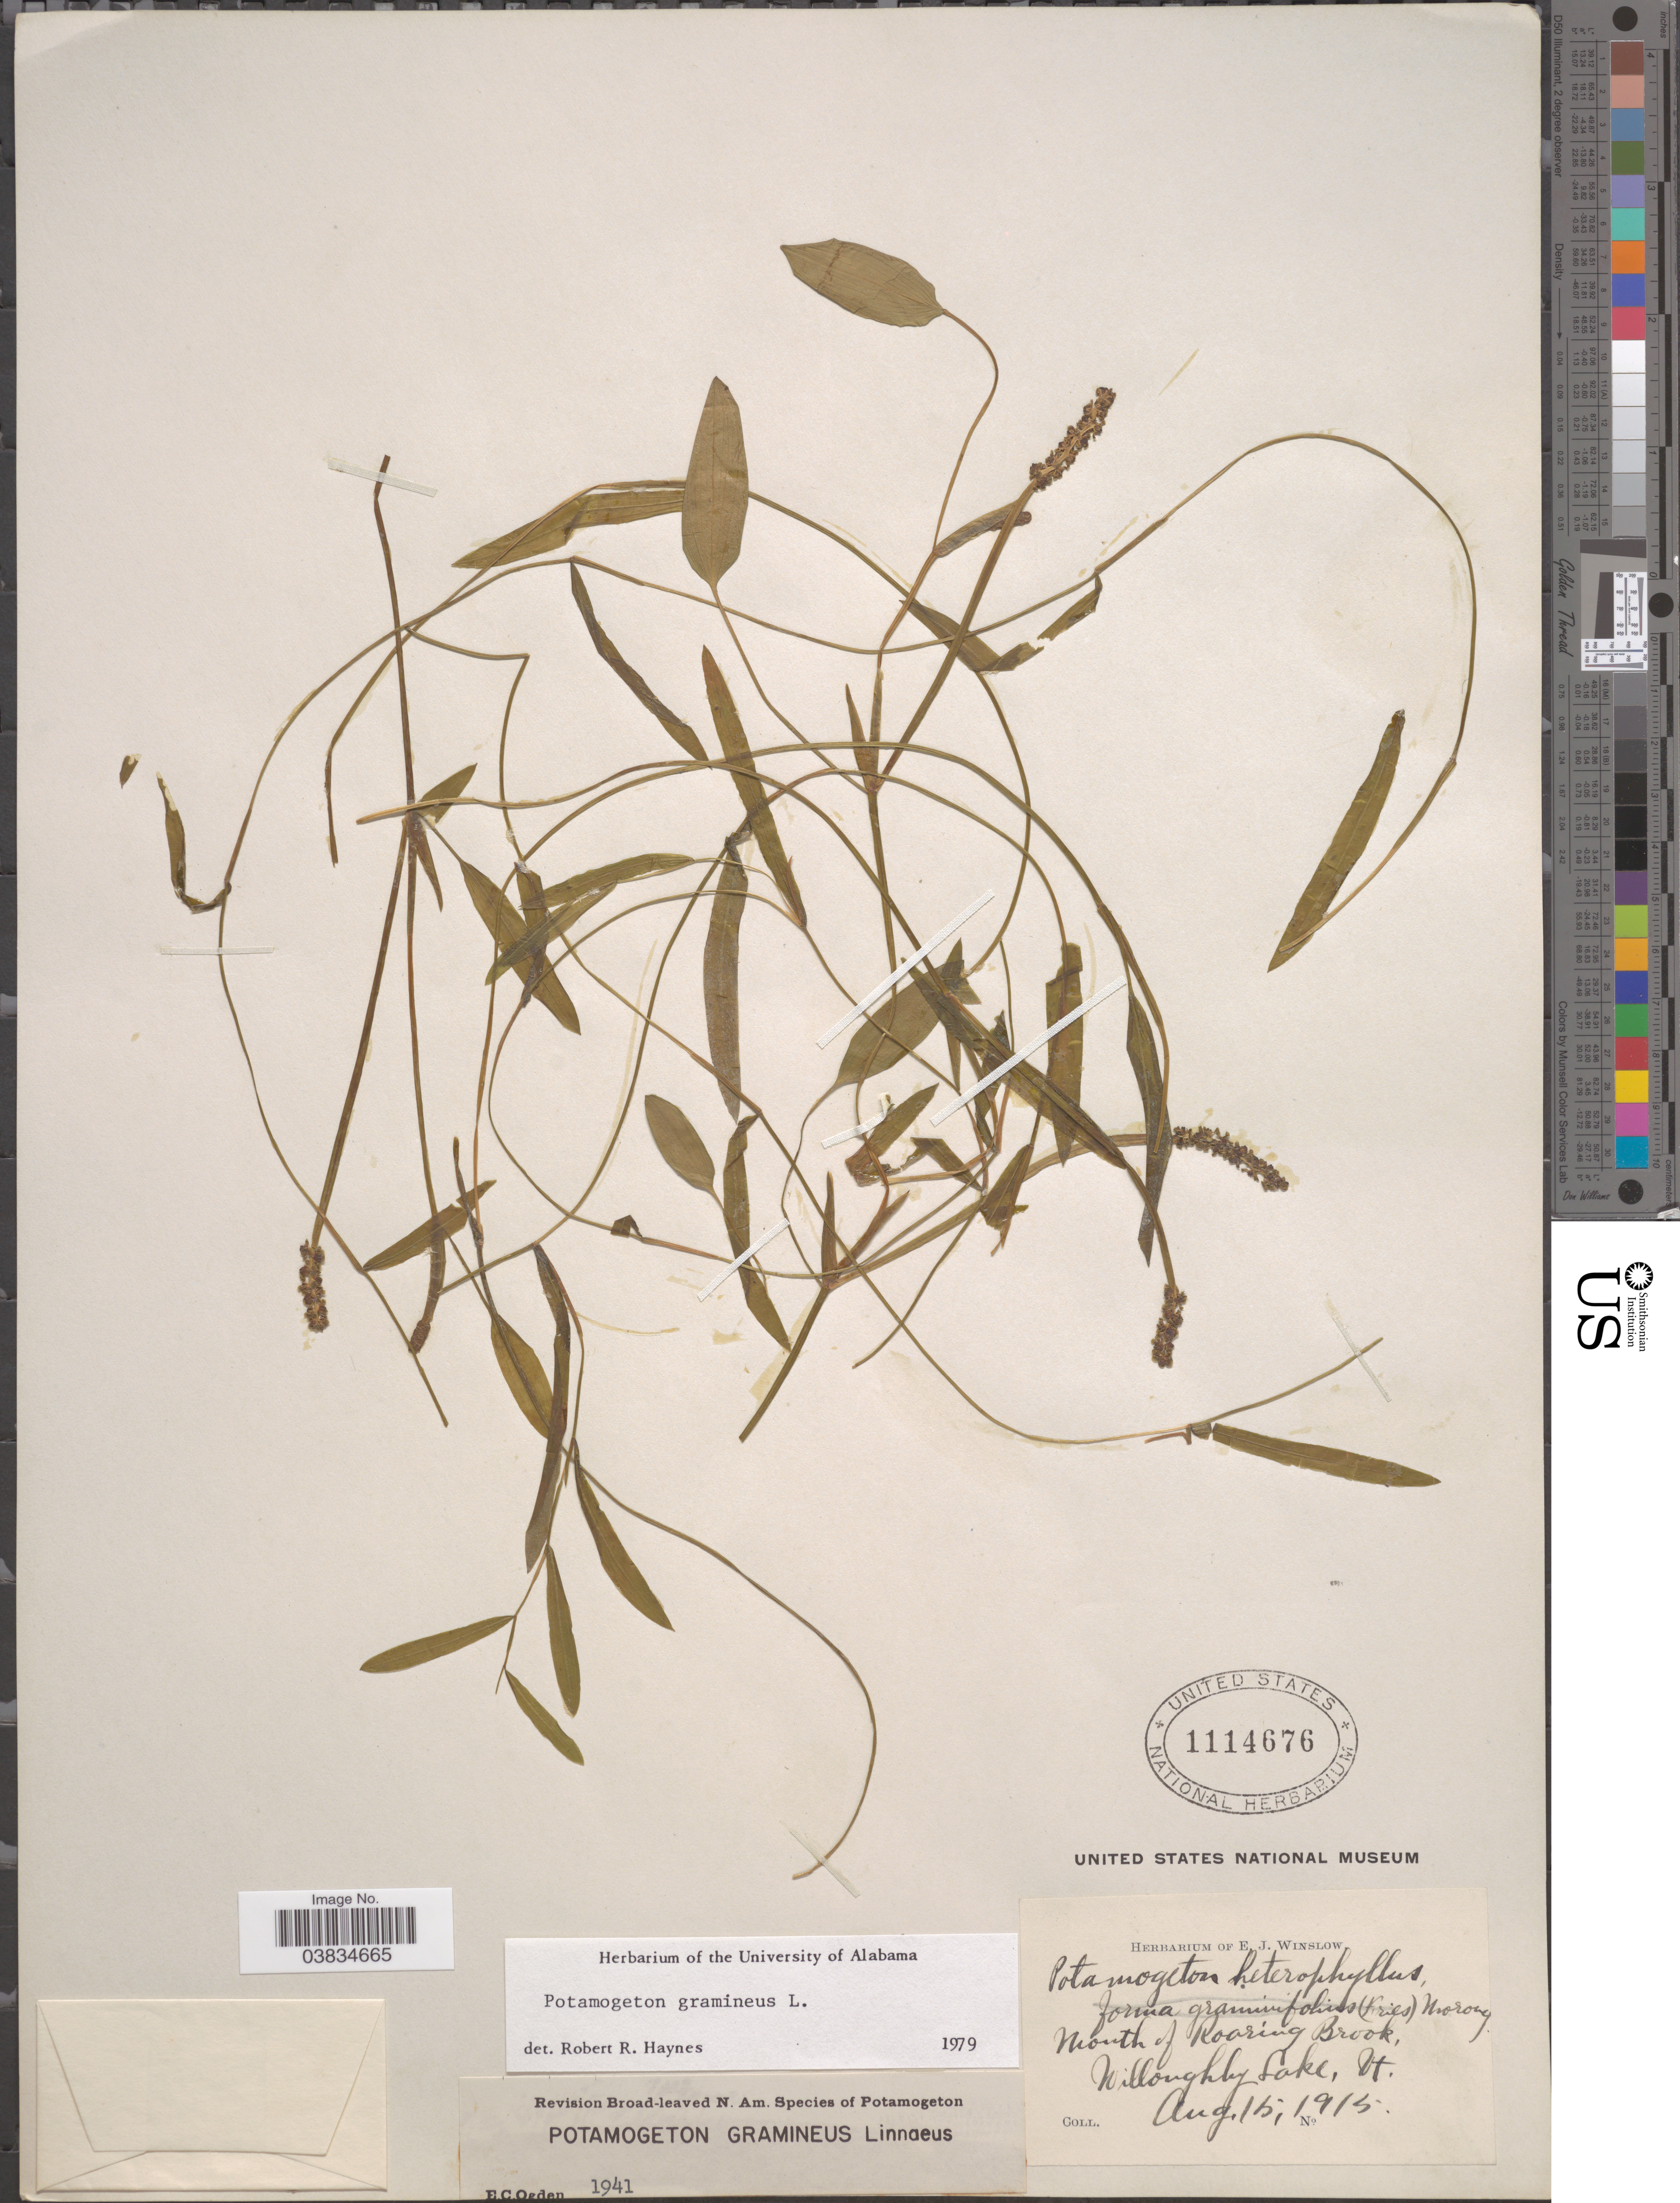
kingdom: Plantae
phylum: Tracheophyta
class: Liliopsida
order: Alismatales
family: Potamogetonaceae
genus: Potamogeton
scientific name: Potamogeton gramineus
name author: L.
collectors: ex herb. E. J. Winslow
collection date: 1915-08-15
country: United States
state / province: Vermont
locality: Mouth of Roaring Brook, Willoughby Lake.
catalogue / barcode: US 1114676